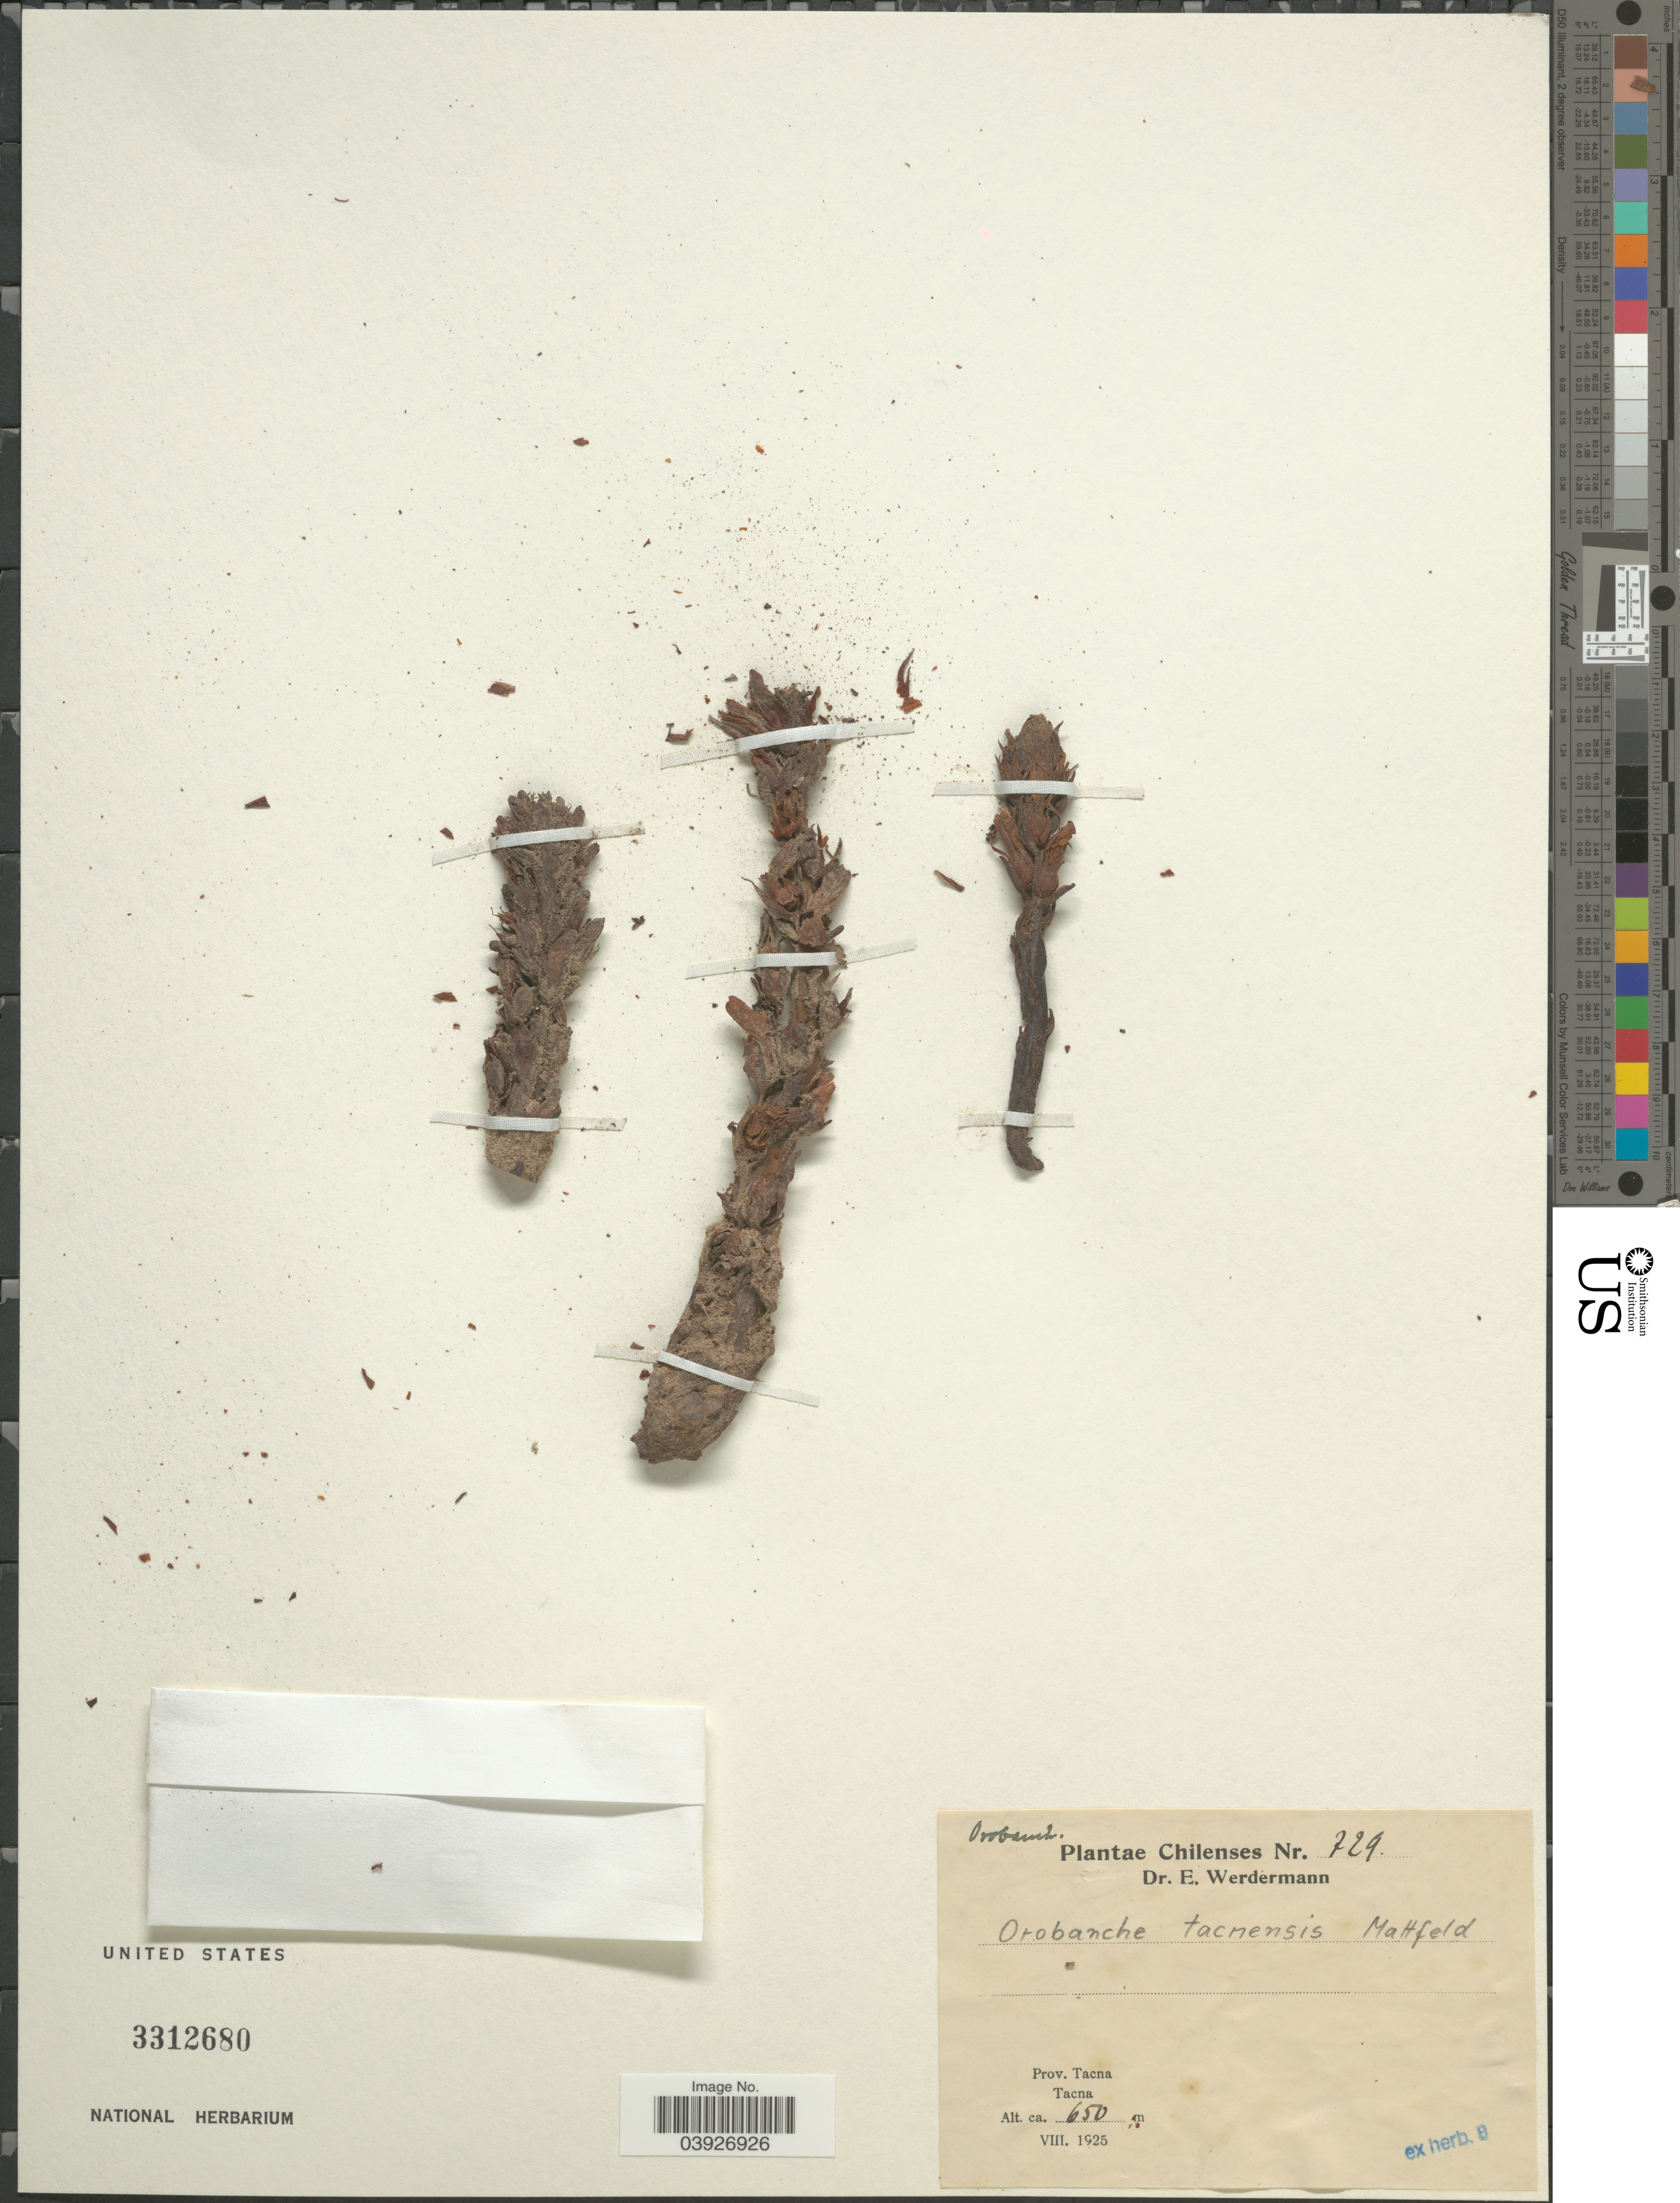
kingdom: Plantae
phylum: Tracheophyta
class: Magnoliopsida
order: Lamiales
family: Orobanchaceae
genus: Orobanche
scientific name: Orobanche tacnaensis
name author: Mattf.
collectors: E. Werdermann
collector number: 729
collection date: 1925-08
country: Peru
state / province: Tacna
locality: Prov. Tacna, Tacna.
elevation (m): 650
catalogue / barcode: US 3312680